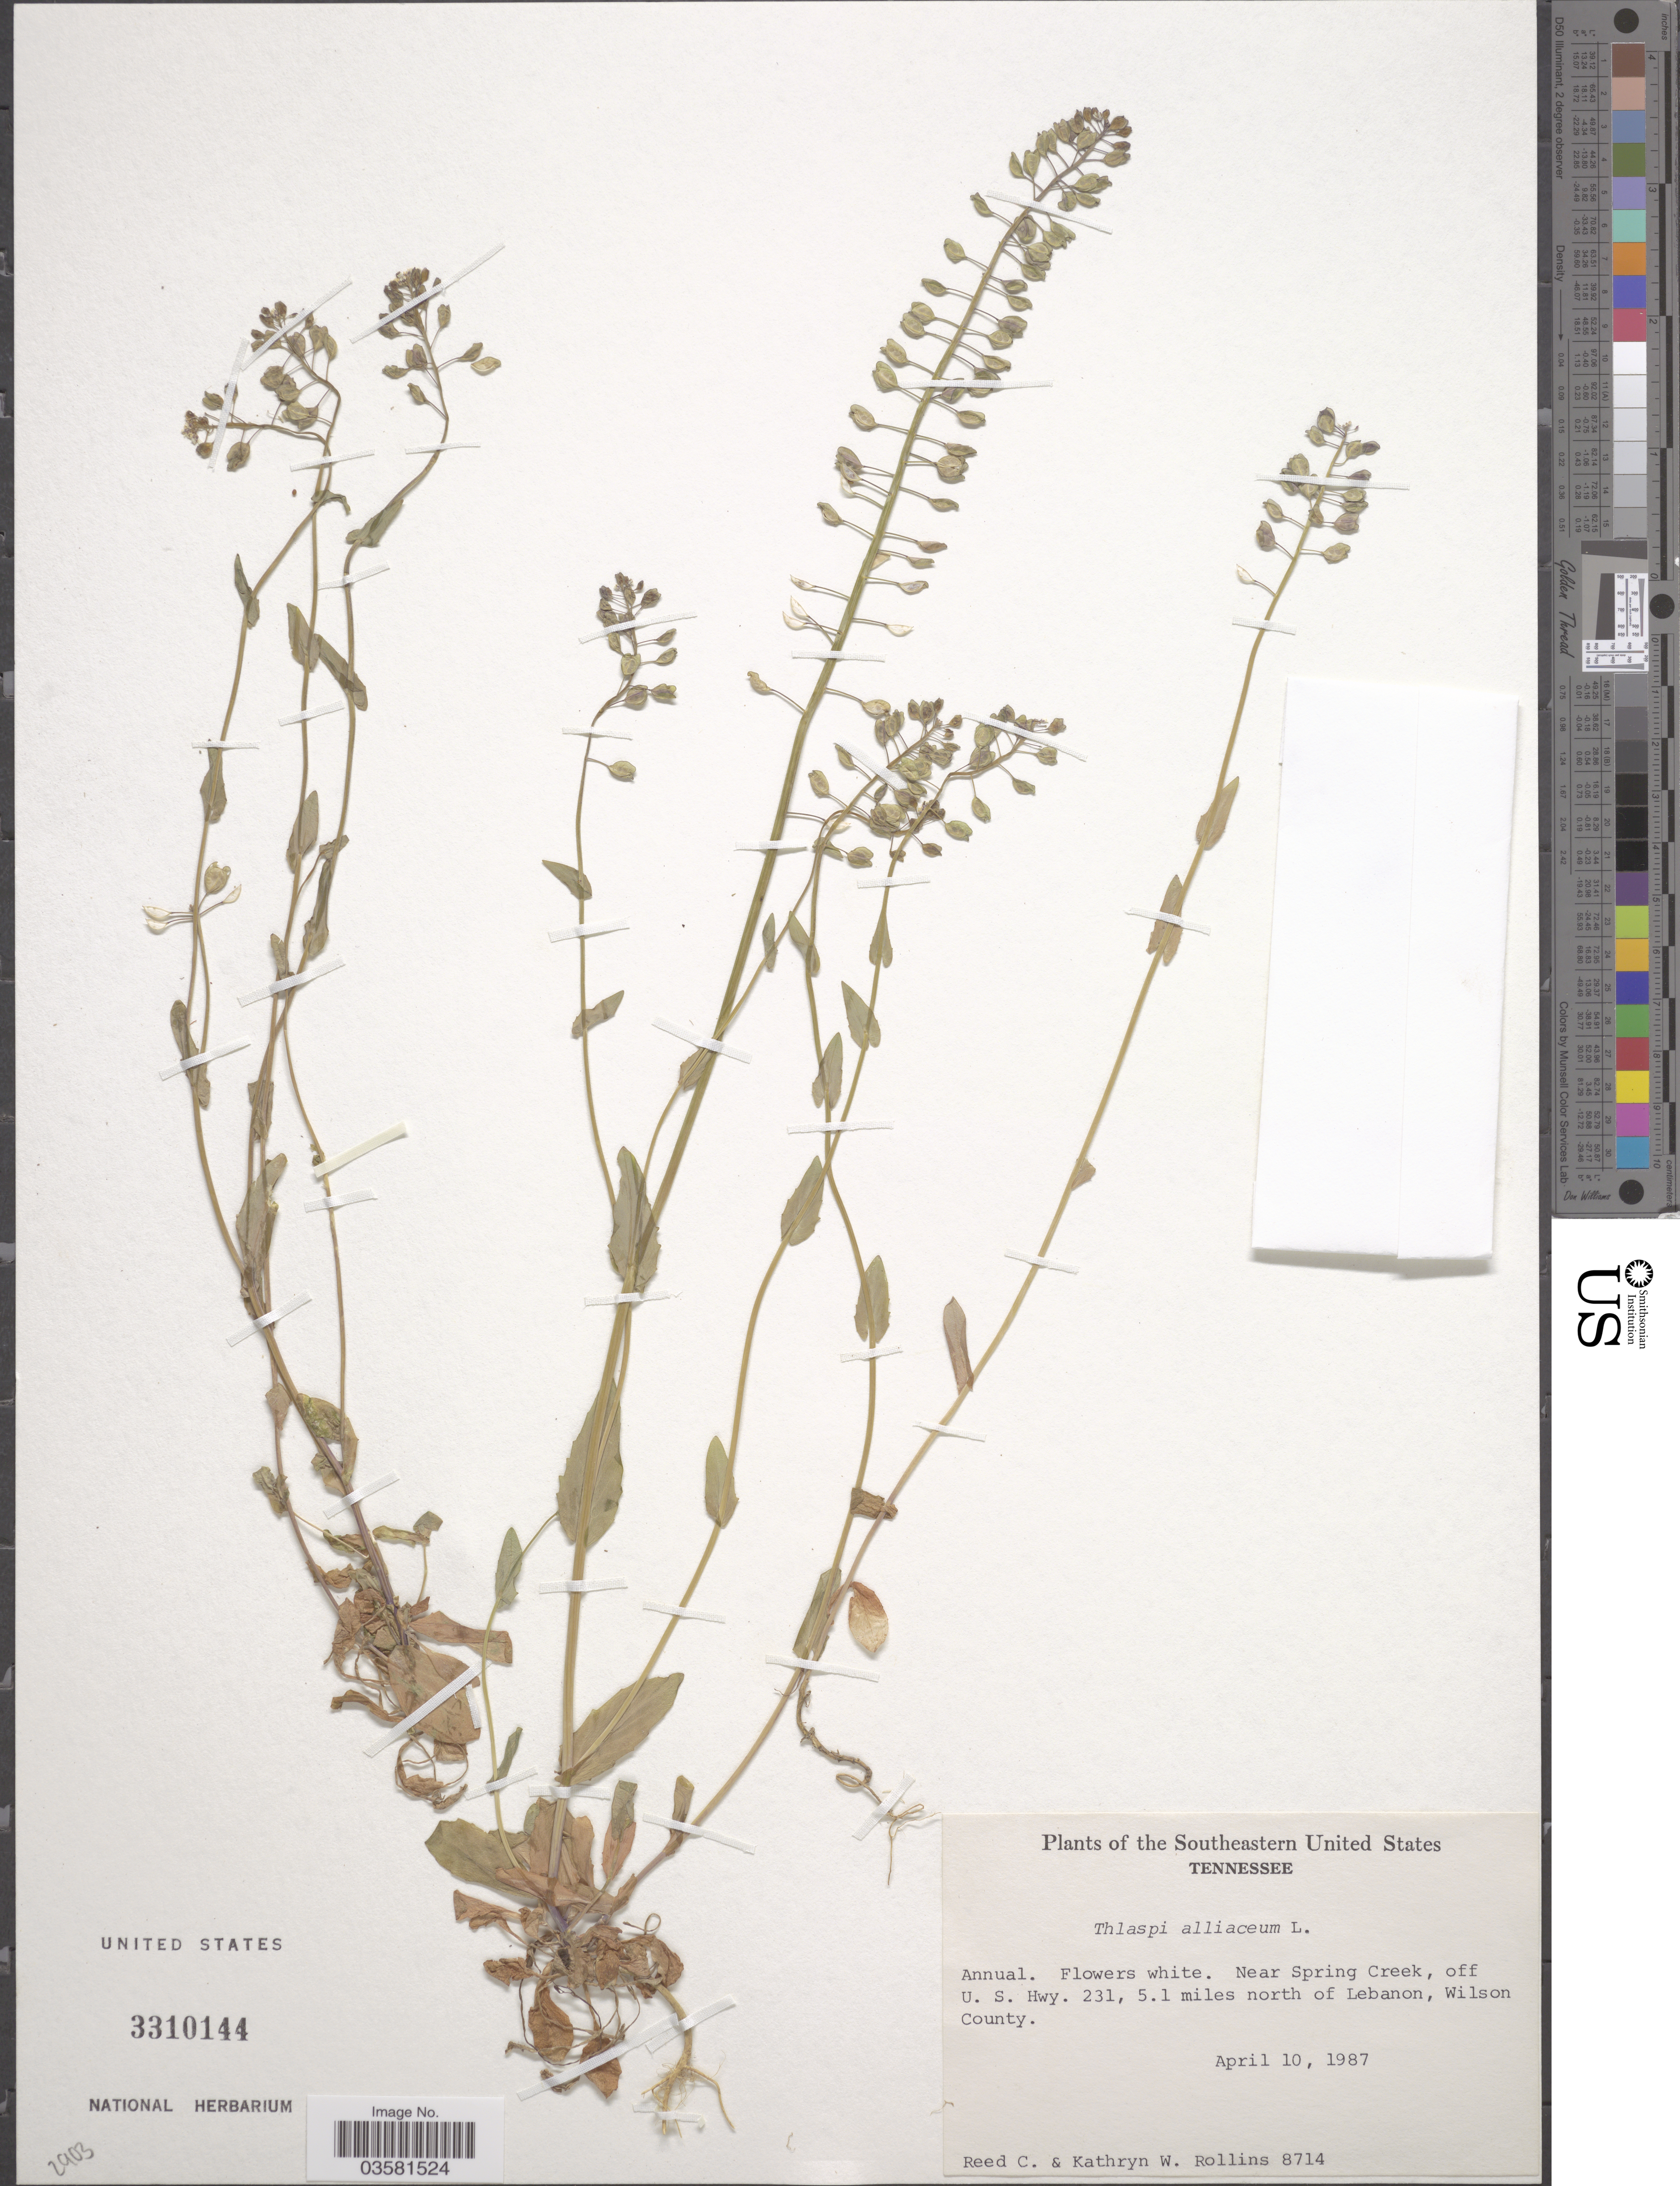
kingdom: Plantae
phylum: Tracheophyta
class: Magnoliopsida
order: Brassicales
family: Brassicaceae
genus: Thlaspi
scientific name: Thlaspi alliaceum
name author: L.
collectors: R. C. Rollins & K. W. Rollins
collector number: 8714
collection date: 1987-04-10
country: United States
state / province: Tennessee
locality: The Southeastern United States. Near Spring Creek, off U.S. Hwy. 231, 5.1 miles north of Lebanon, Wilson County.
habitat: near creek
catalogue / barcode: US 3310144